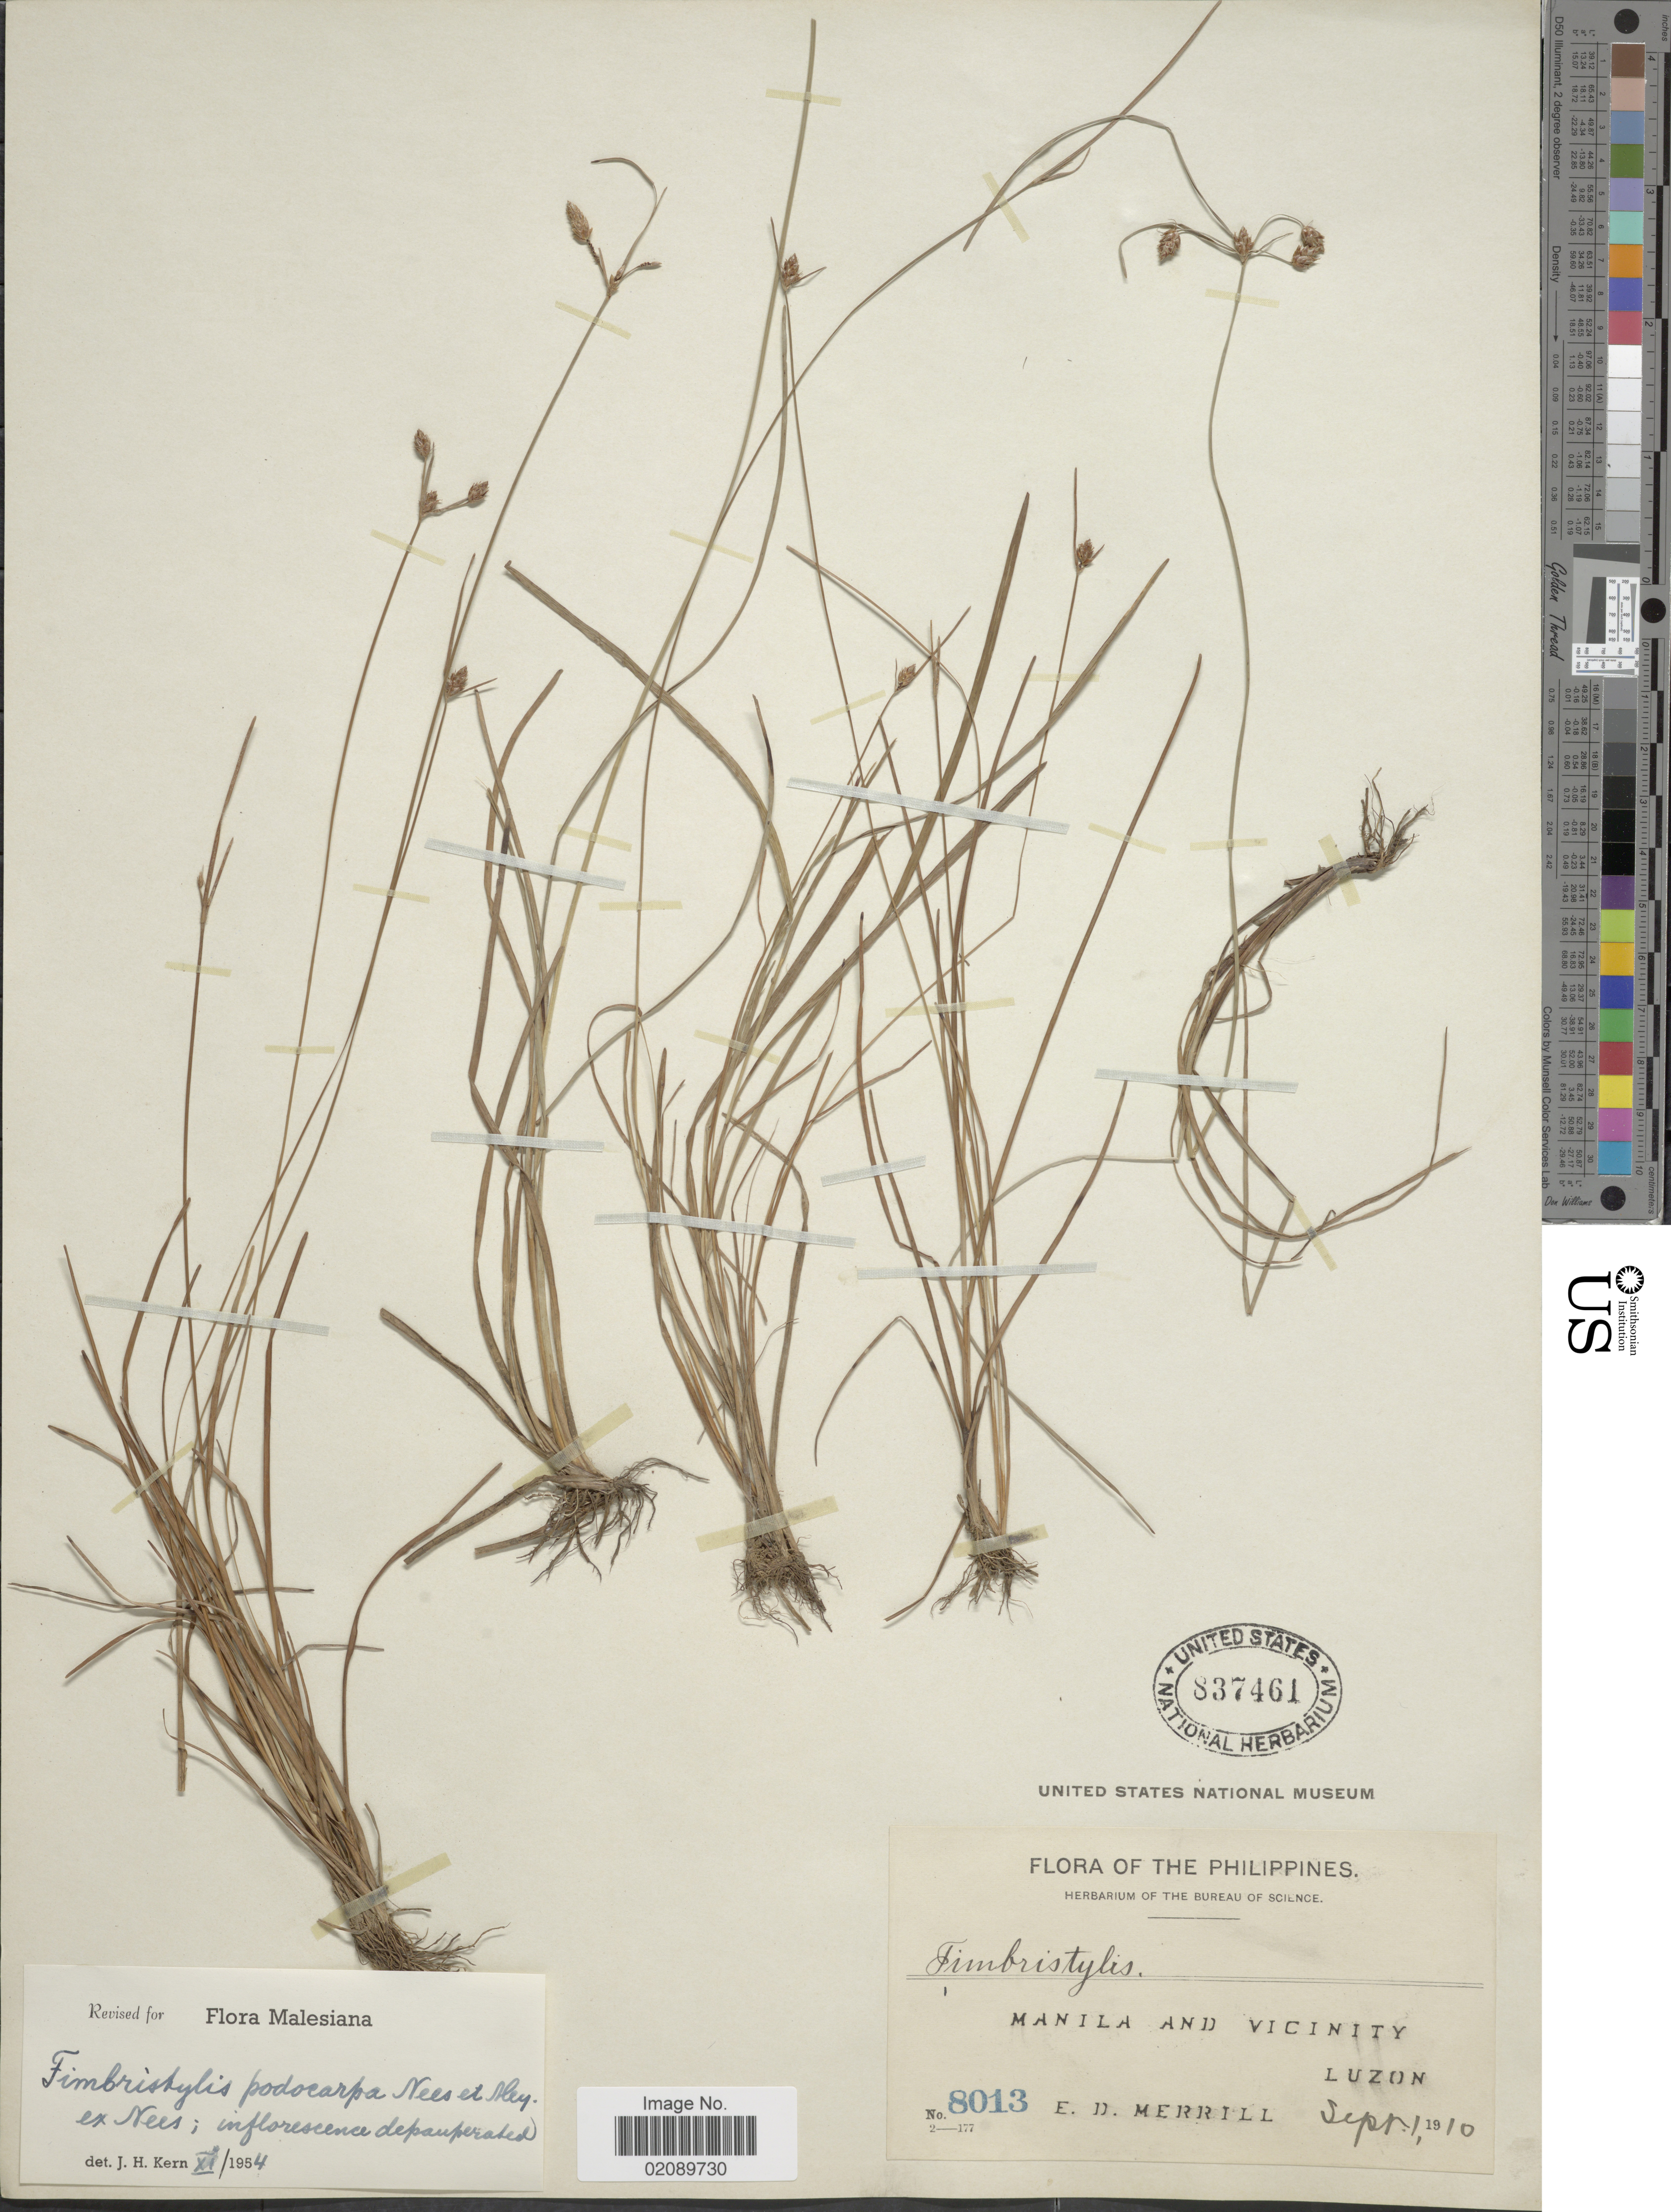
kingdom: Plantae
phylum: Tracheophyta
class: Liliopsida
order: Poales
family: Cyperaceae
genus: Fimbristylis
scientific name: Fimbristylis podocarpa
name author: Nees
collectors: E. D. Merrill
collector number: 8013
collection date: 1910-09-01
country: Philippines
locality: Manila and Vicinity, Luzon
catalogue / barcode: US 837461